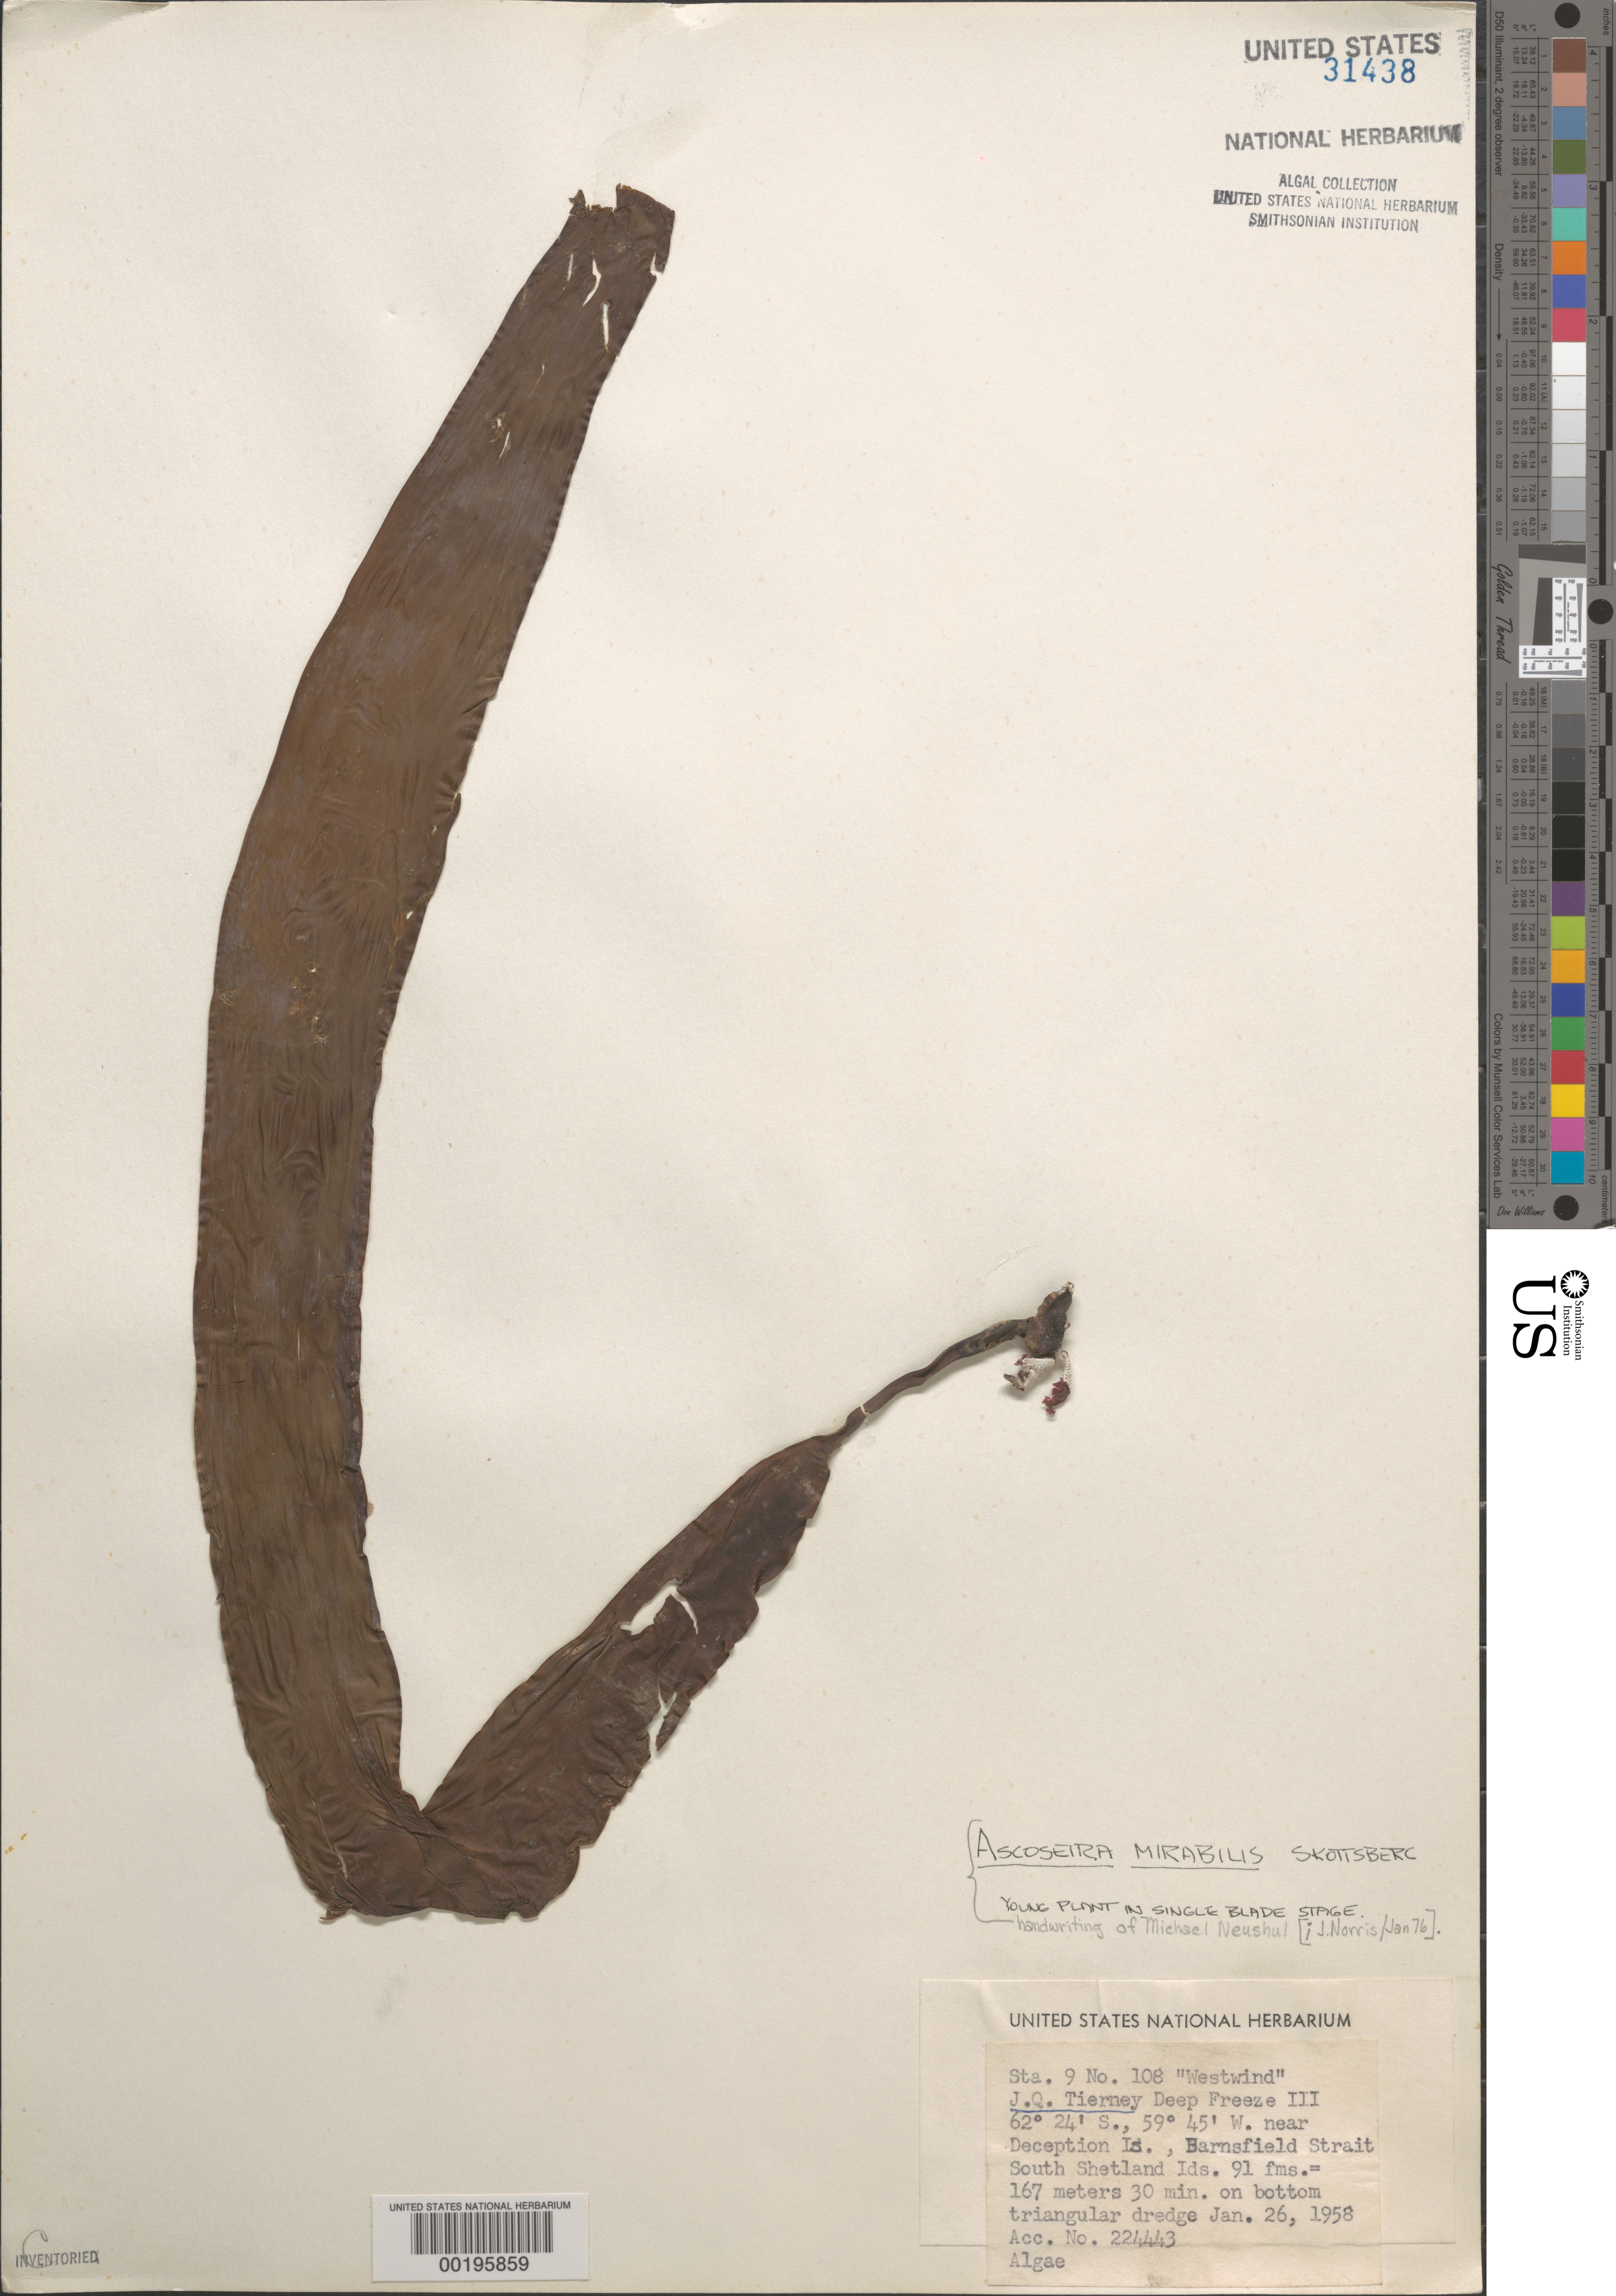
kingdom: Chromista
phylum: Ochrophyta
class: Phaeophyceae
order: Ascoseirales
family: Ascoseiraceae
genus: Ascoseira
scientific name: Ascoseira mirabilis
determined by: Neushul, M.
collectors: J. Tierney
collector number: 108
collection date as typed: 26 Jan 1958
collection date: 1958-01-26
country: Antarctica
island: Deception Island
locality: Barnsfield Strait, near Deception Island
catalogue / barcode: US 31438